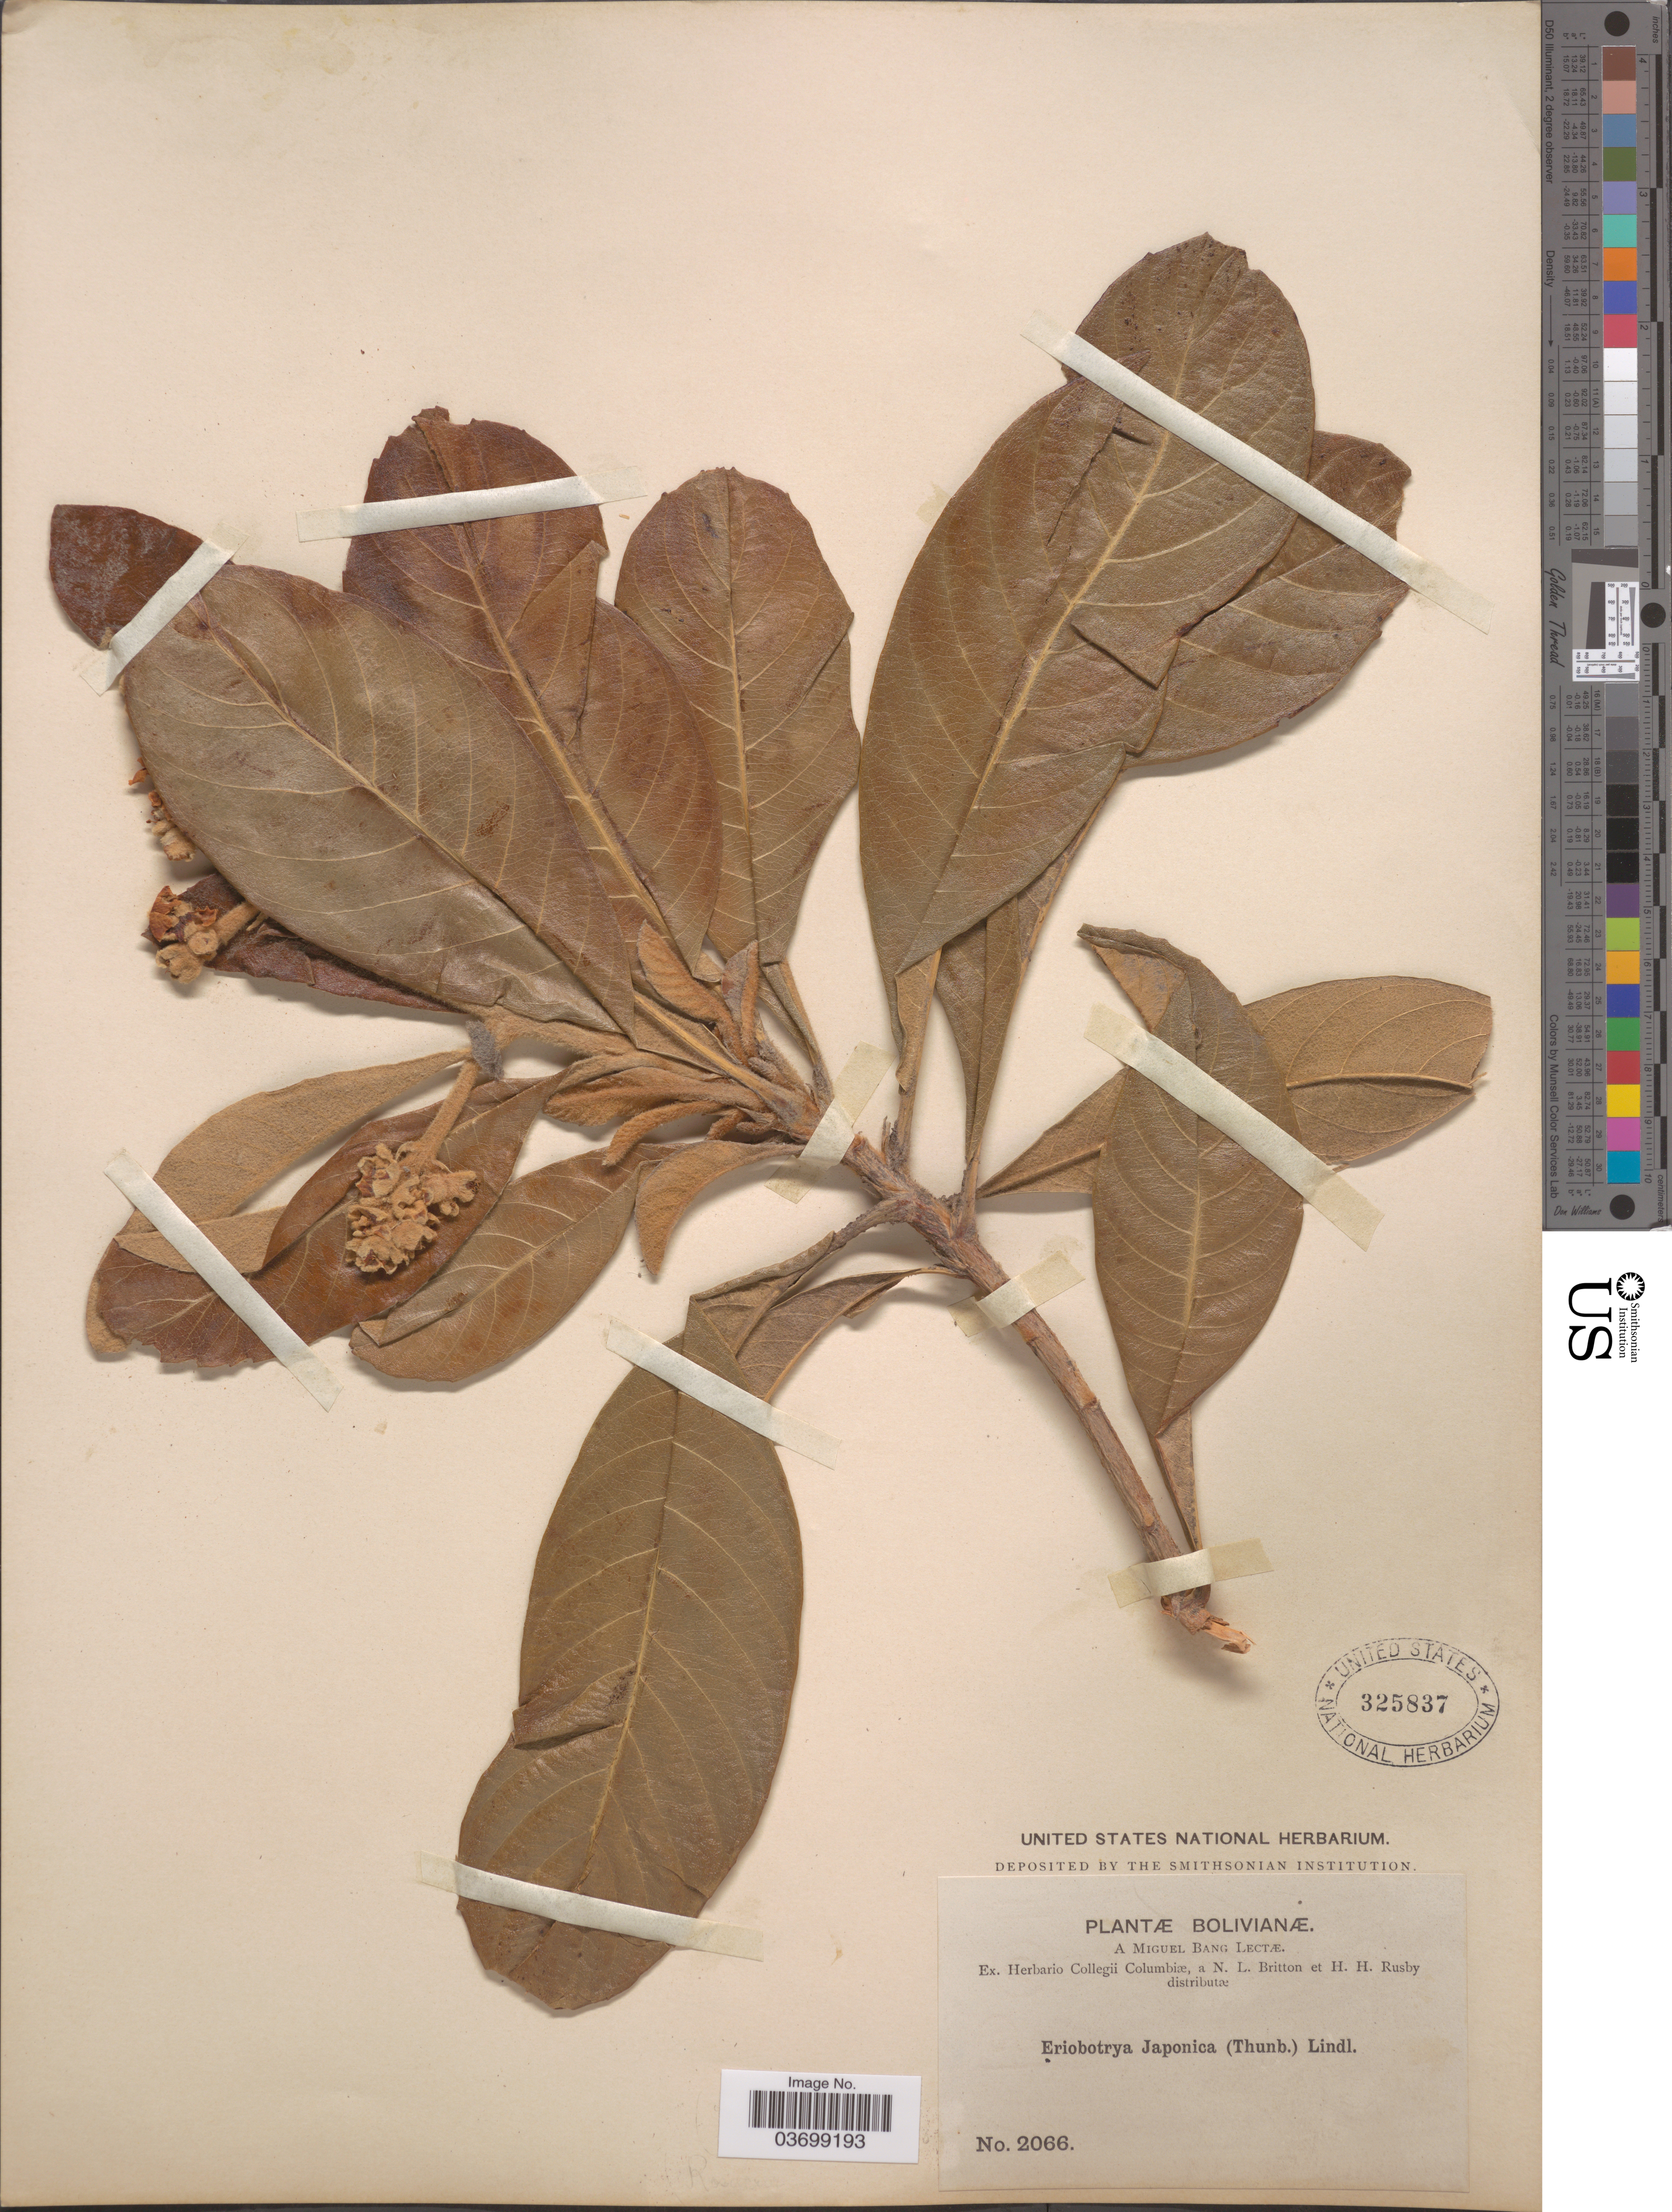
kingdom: Plantae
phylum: Tracheophyta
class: Magnoliopsida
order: Rosales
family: Rosaceae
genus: Rhaphiolepis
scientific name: Rhaphiolepis bibas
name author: (Lour.) Galasso & Banfi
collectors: M. Bang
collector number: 2066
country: Bolivia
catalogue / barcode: US 325837